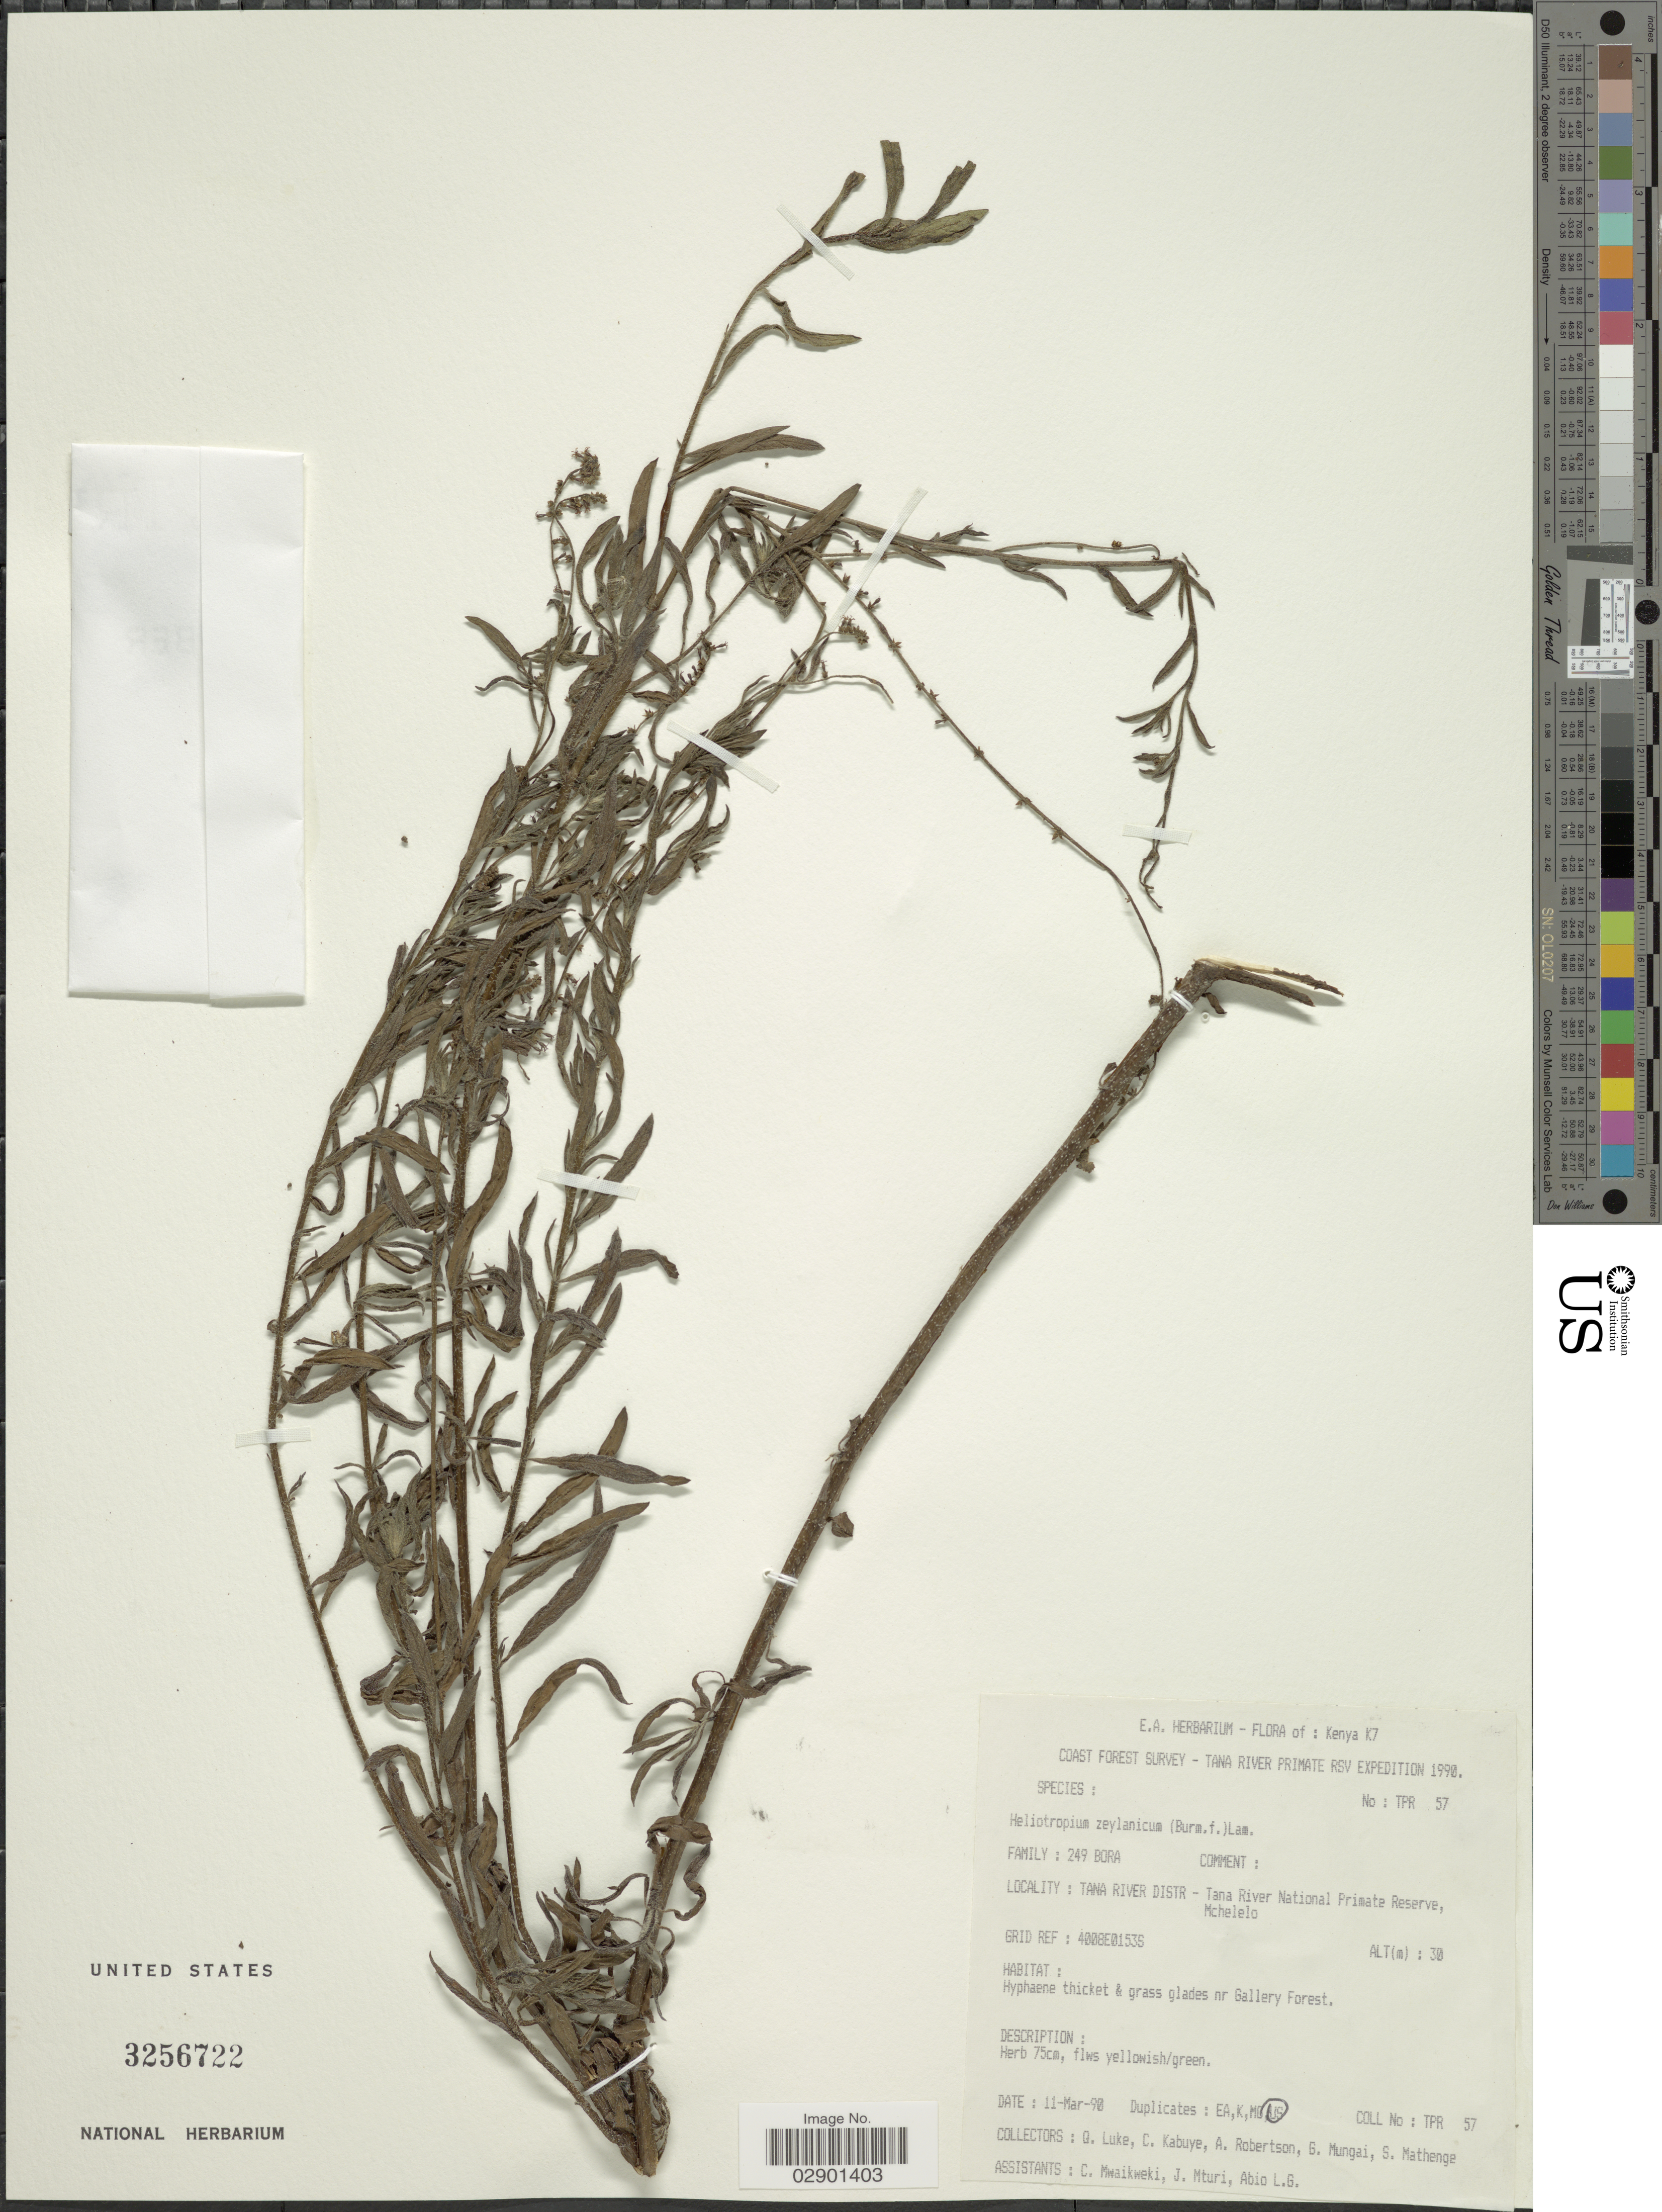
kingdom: Plantae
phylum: Tracheophyta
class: Magnoliopsida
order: Boraginales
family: Heliotropiaceae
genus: Heliotropium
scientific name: Heliotropium zeylanicum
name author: Lam.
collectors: Q. Luke, C. Kabuye, A. Robertson, G. Mungai & et al.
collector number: TPR 57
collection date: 1999-03-11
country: Kenya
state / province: Tana River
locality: Kenya K7. Tana River Distr - Tana River National Primate Reserve, Mchelelo. Grid Ref: 4008E0153S.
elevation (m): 30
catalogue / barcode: US 3256722